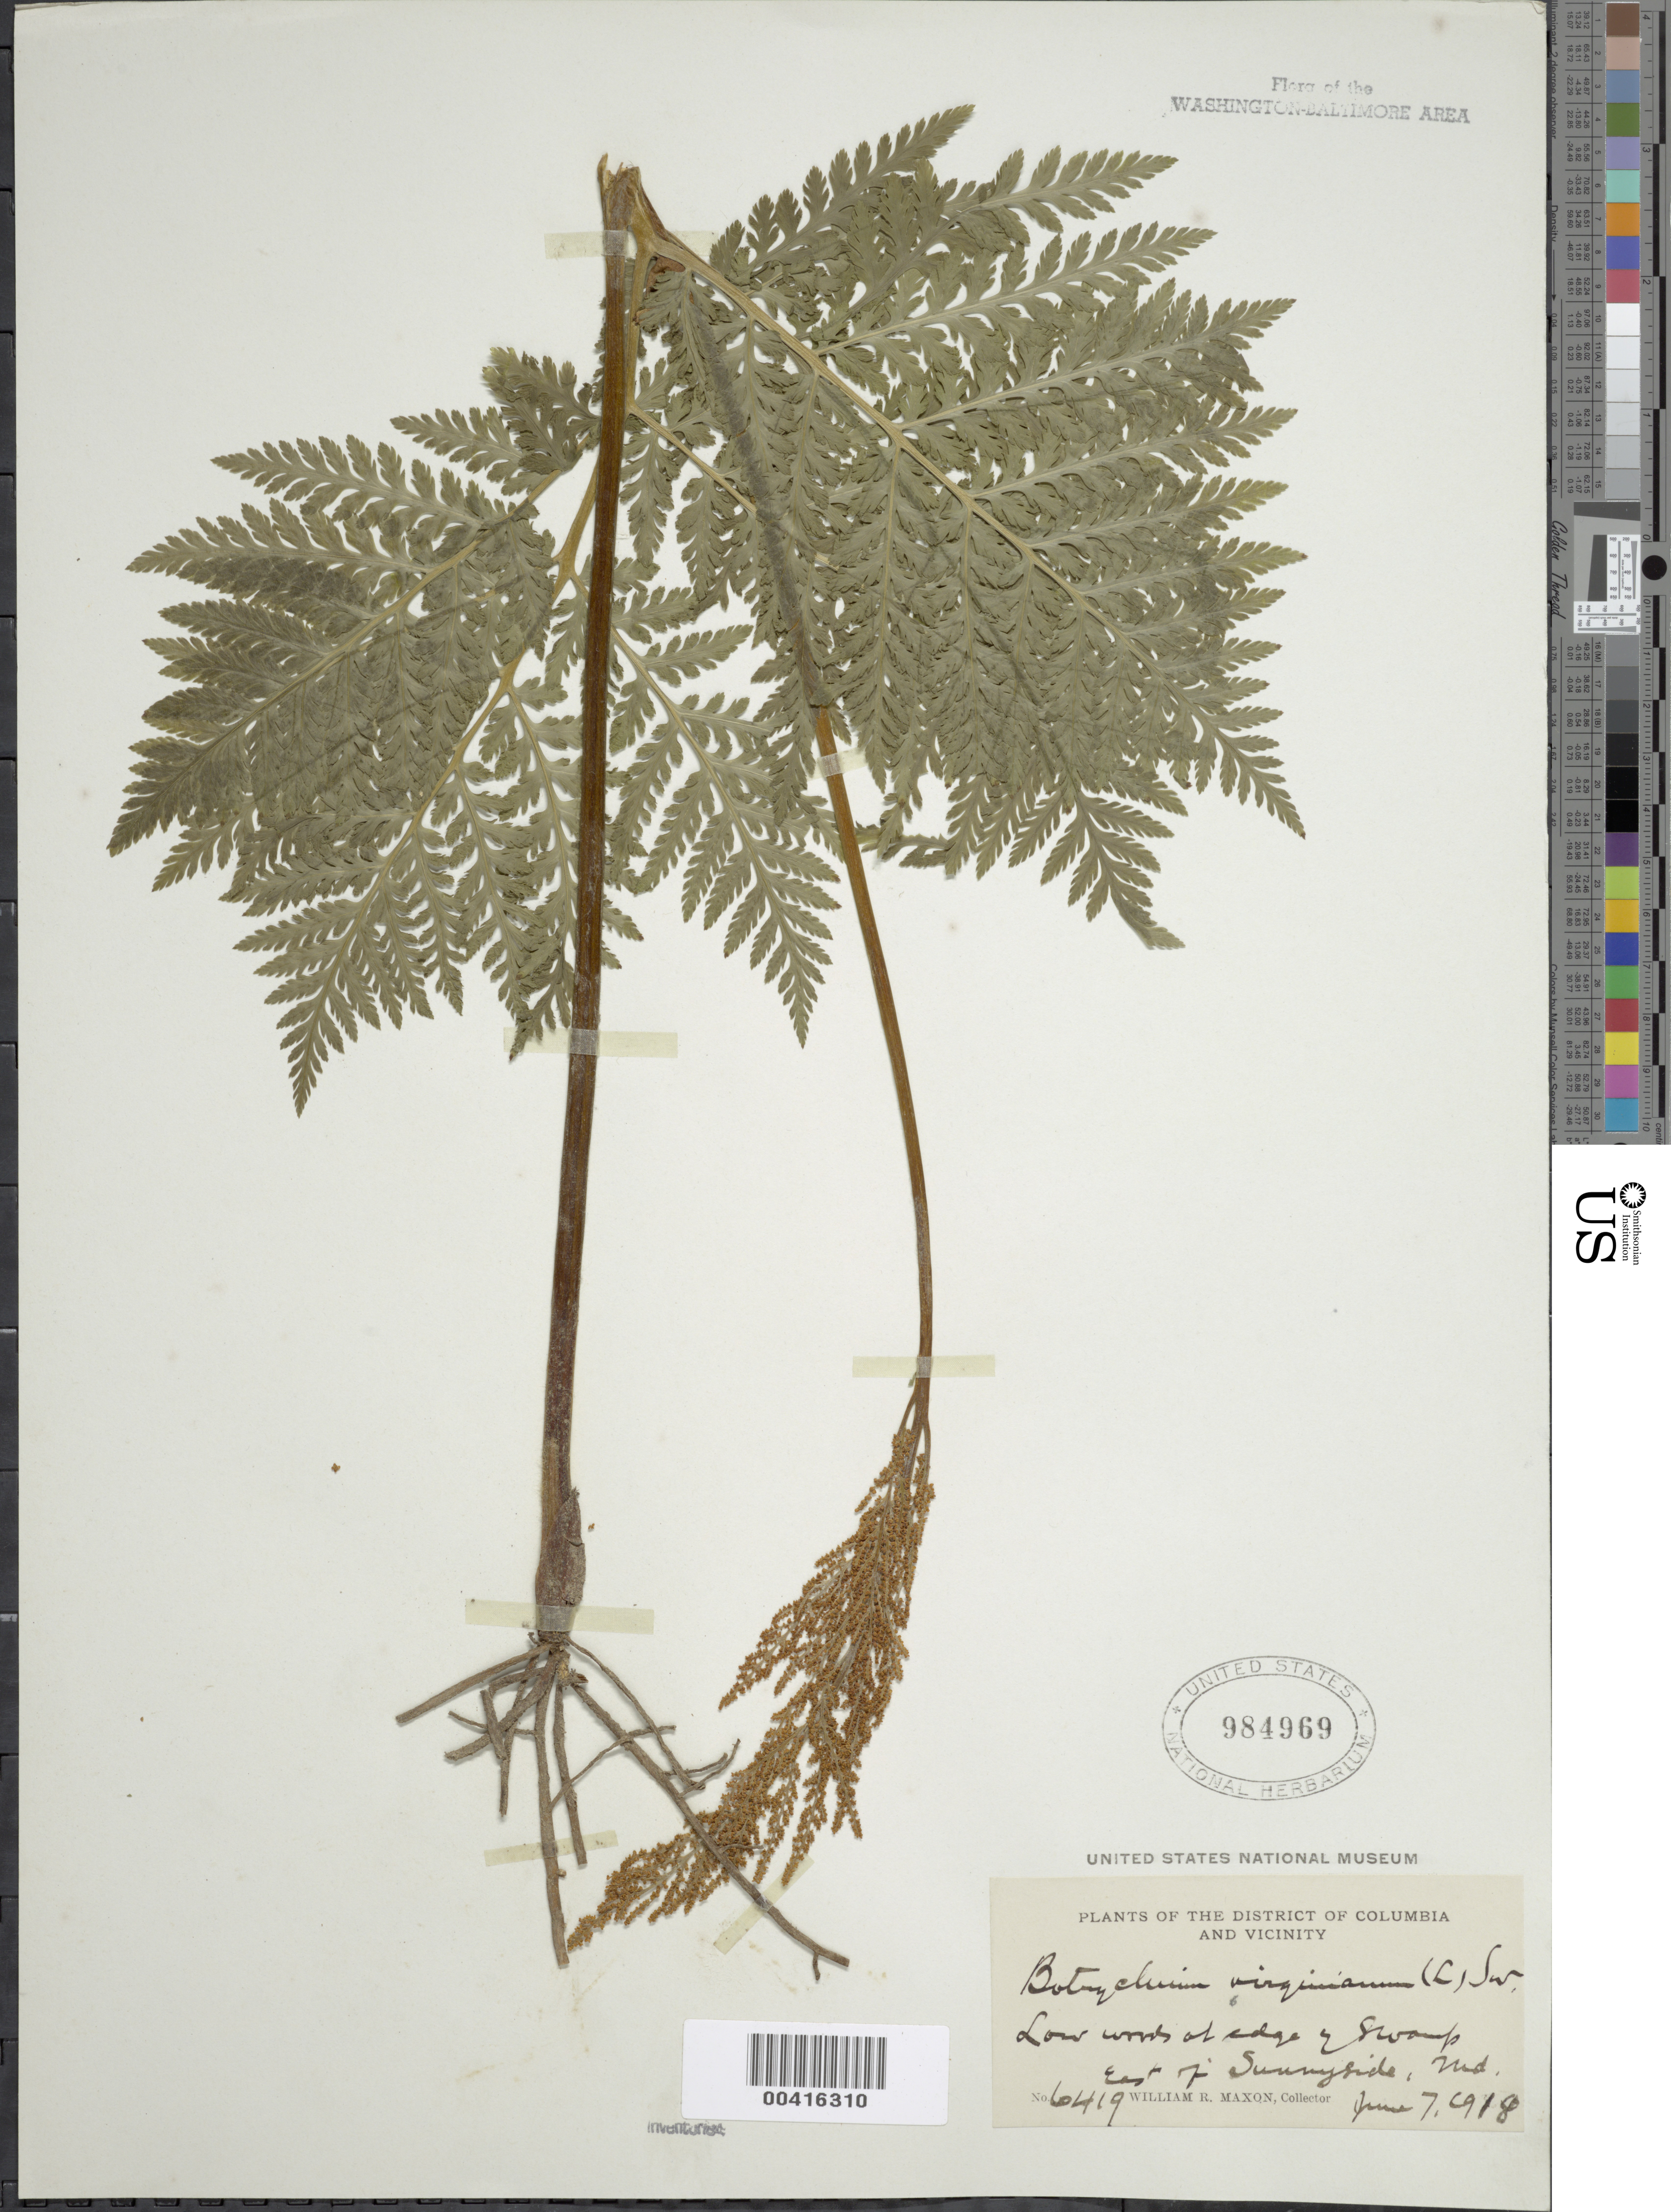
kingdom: Plantae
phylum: Tracheophyta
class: Polypodiopsida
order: Ophioglossales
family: Ophioglossaceae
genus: Botrychium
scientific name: Botrychium virginianum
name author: (L.) Sw.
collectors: W. R. Maxon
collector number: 6419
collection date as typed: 07 Jun 1918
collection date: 1918-06-07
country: United States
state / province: Maryland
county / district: Prince George's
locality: East of Sunnyside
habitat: Low woods at edge of swamp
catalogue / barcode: US 984969